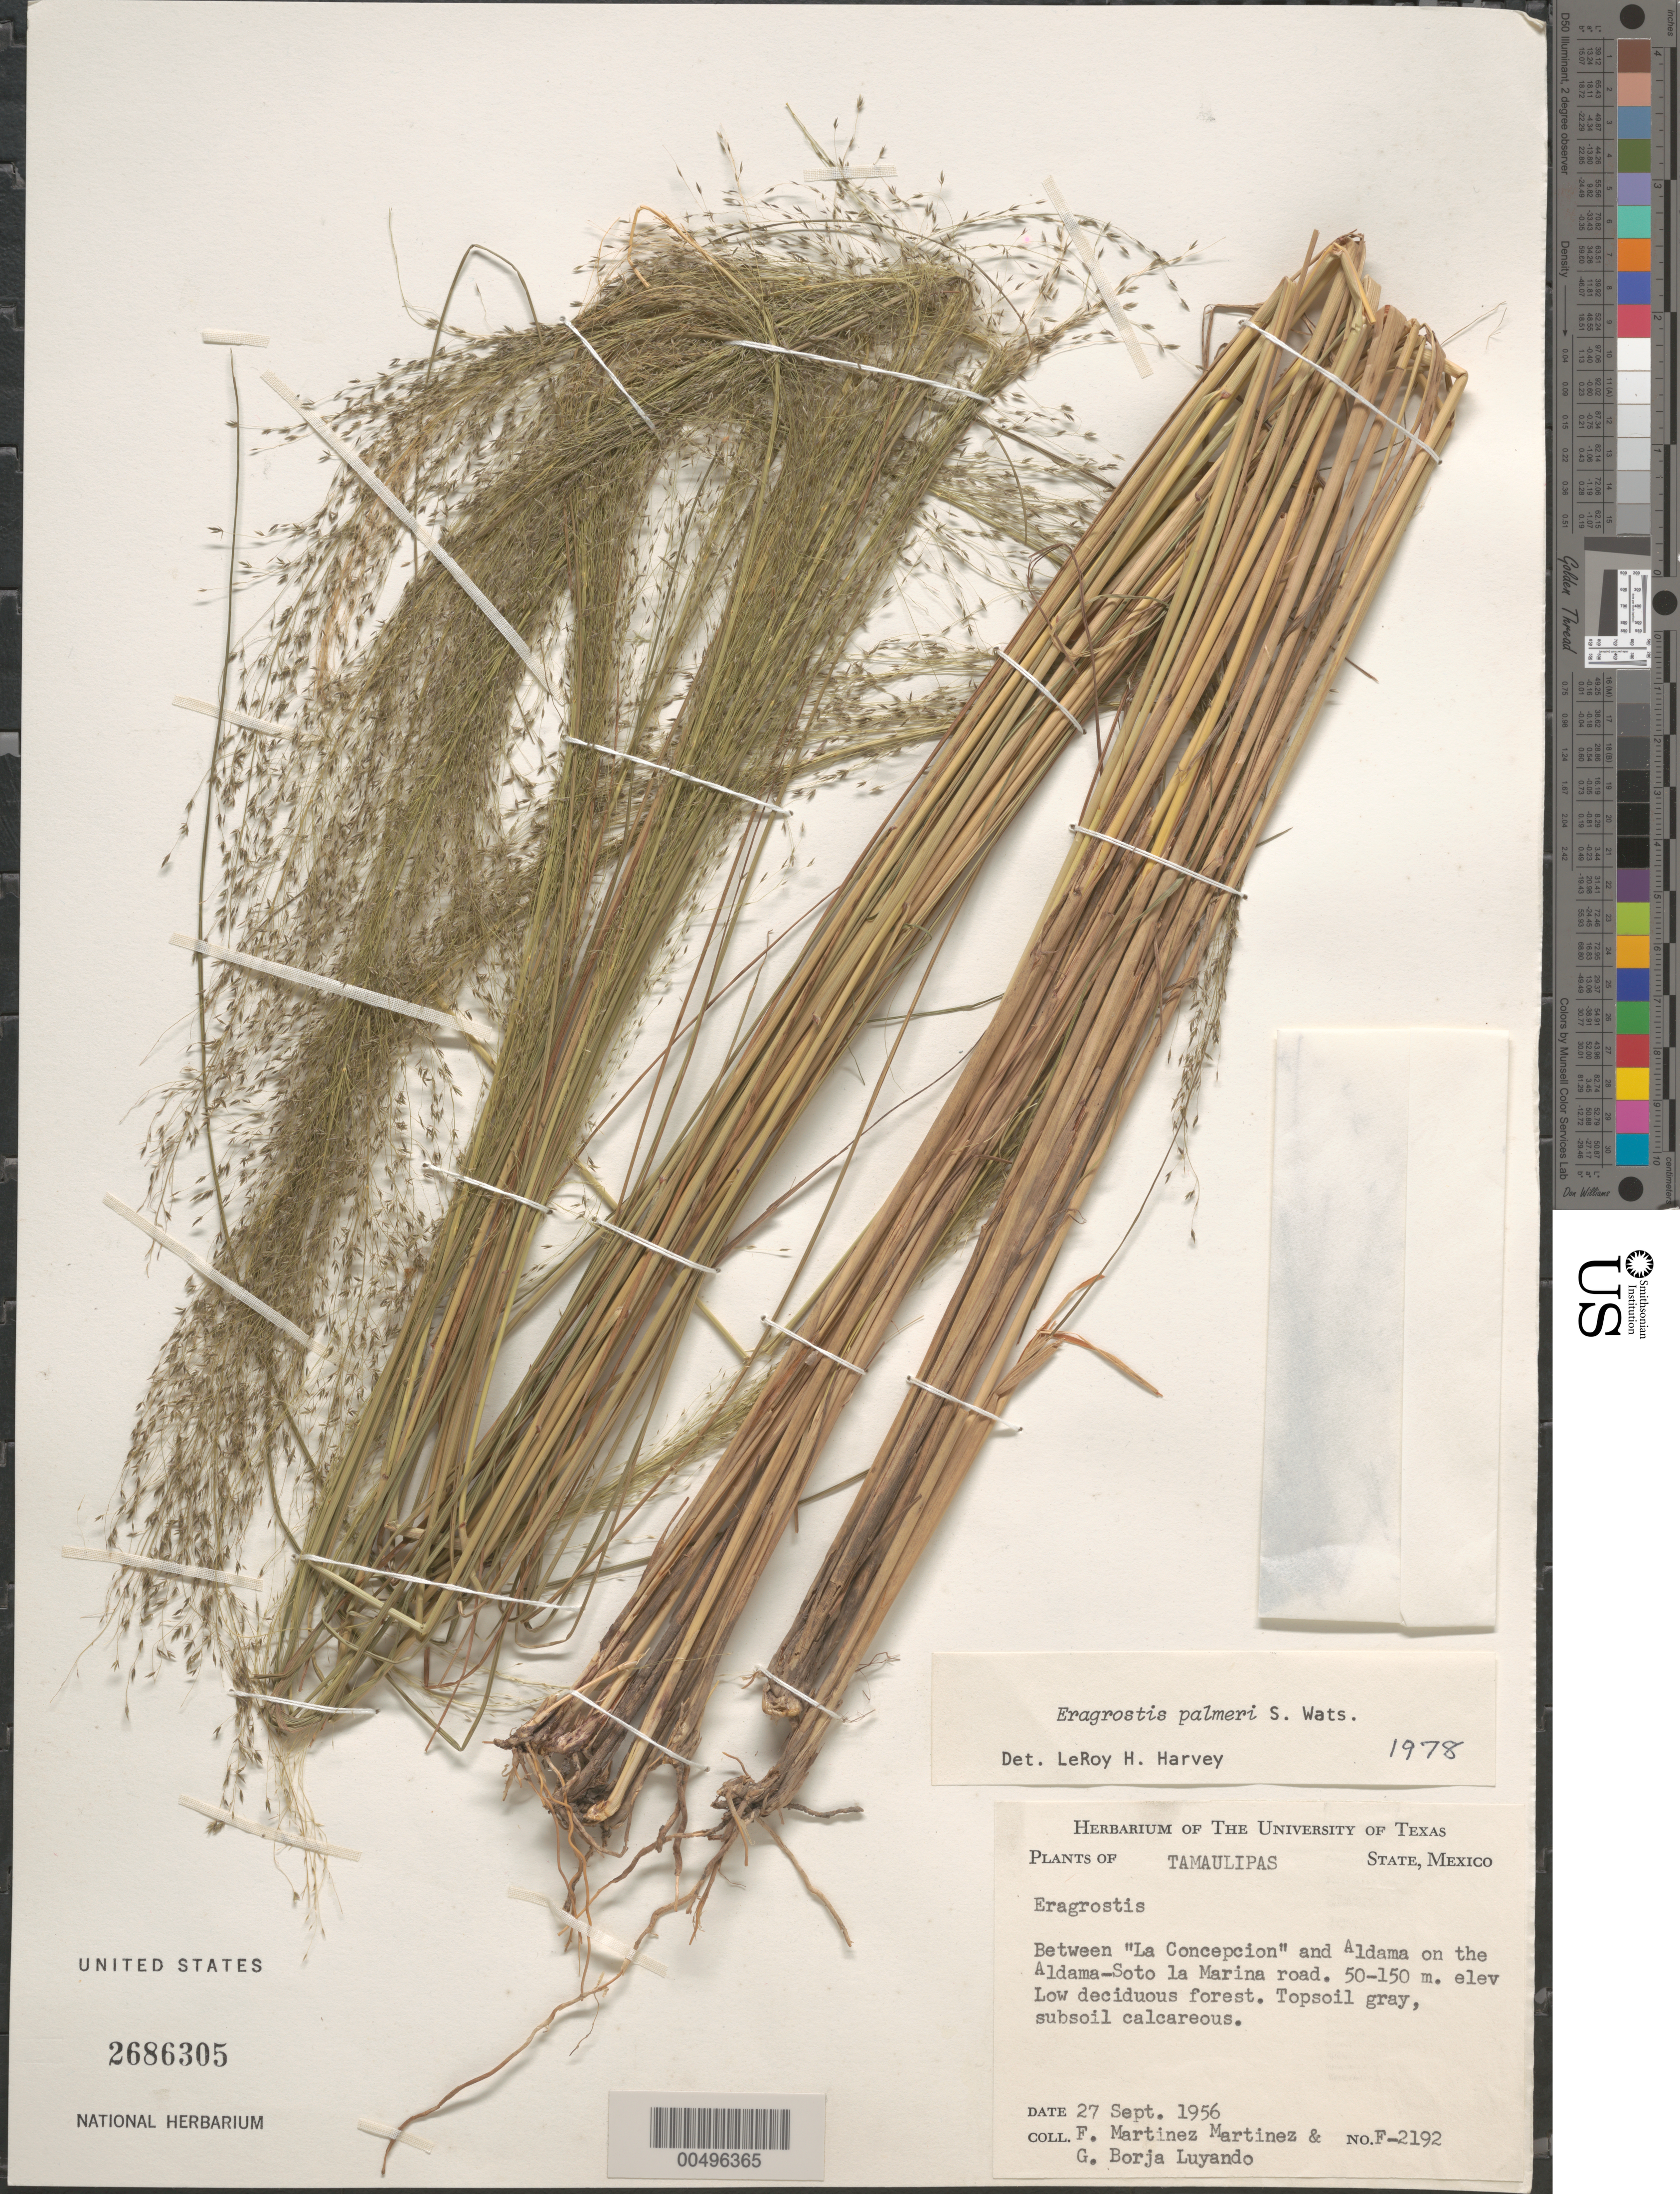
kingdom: Plantae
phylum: Tracheophyta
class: Liliopsida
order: Poales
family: Poaceae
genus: Eragrostis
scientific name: Eragrostis palmeri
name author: S. Watson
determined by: Harvey, L. H.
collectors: F. Martinez-M. & G. Borja-Luyando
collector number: F-2192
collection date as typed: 27 Sep 1956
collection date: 1956-09-27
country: Mexico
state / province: Tamaulipas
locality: Between La Concepcion and Aldama on the Aldama-Soto la Marina Rd.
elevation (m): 50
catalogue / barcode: US 2686305